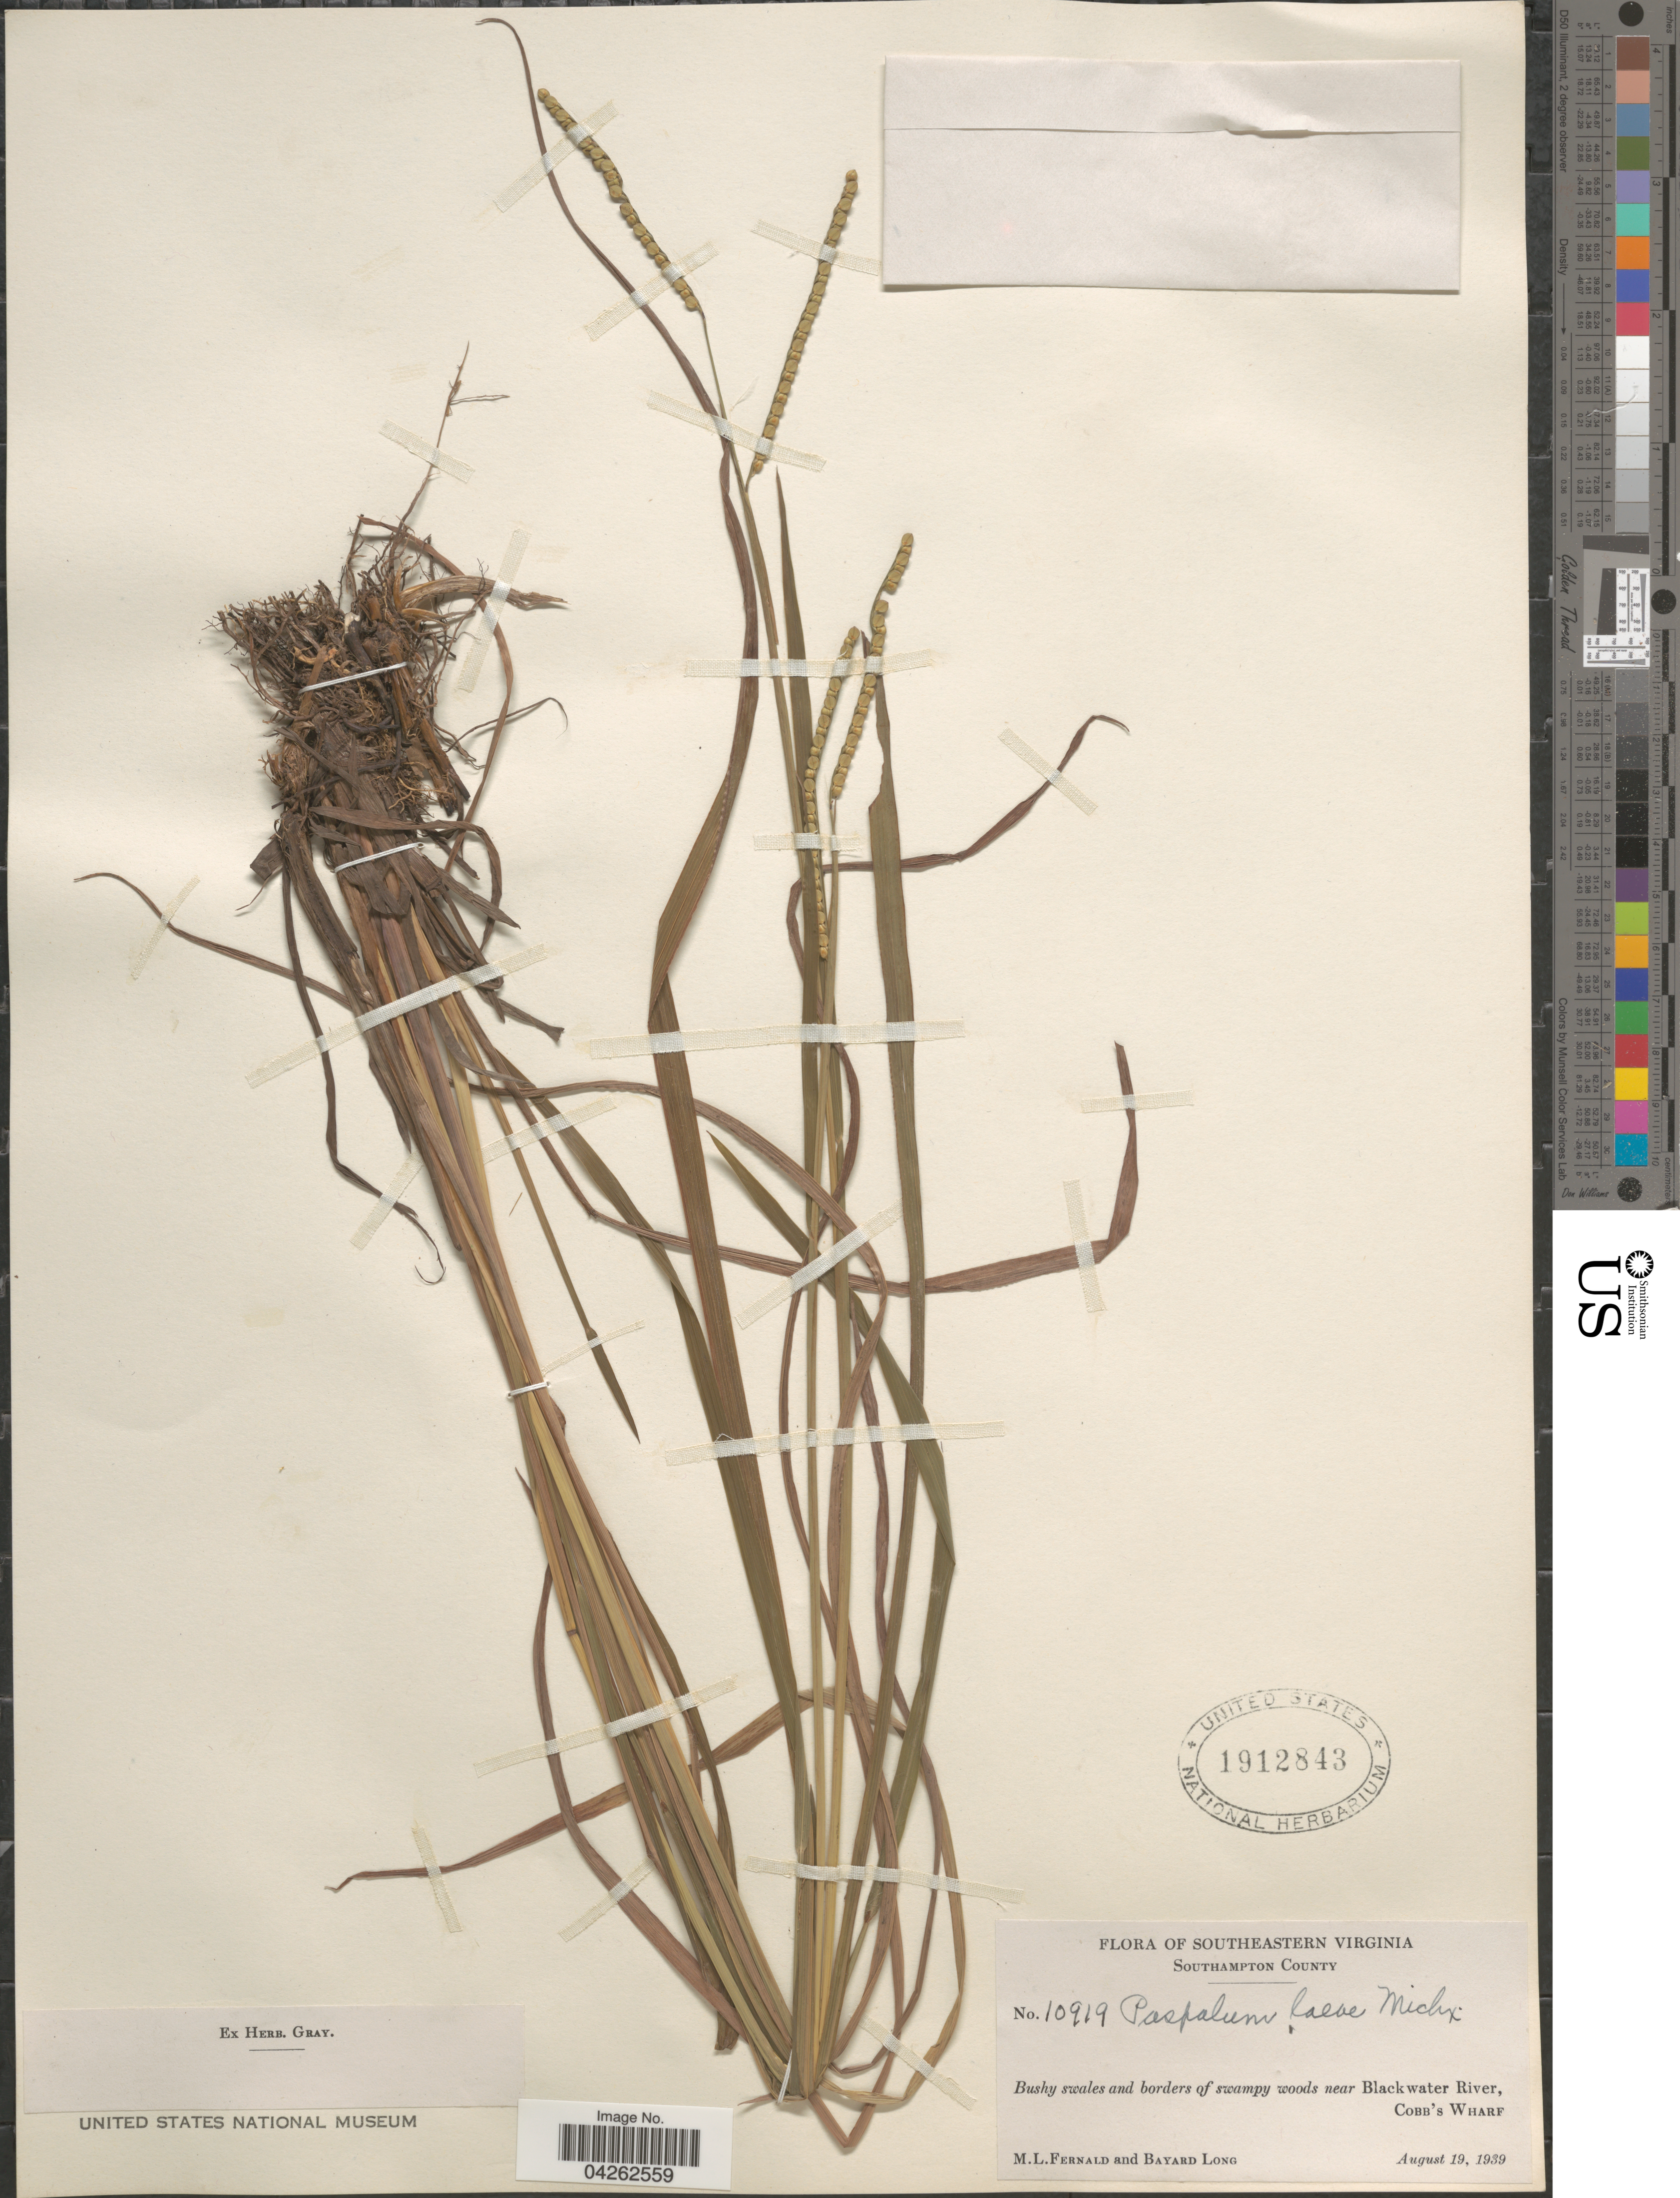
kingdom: Plantae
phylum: Tracheophyta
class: Liliopsida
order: Poales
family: Poaceae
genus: Paspalum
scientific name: Paspalum laeve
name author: Michx.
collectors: M. L. Fernald & B. Long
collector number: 10919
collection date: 1939-08-19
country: United States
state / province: Virginia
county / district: Southampton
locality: Southeastern Virginia. Southampton County. Bushy swales and borders of swampy woods near Blackwater River, Cobb's Wharf.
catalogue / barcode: US 1912843